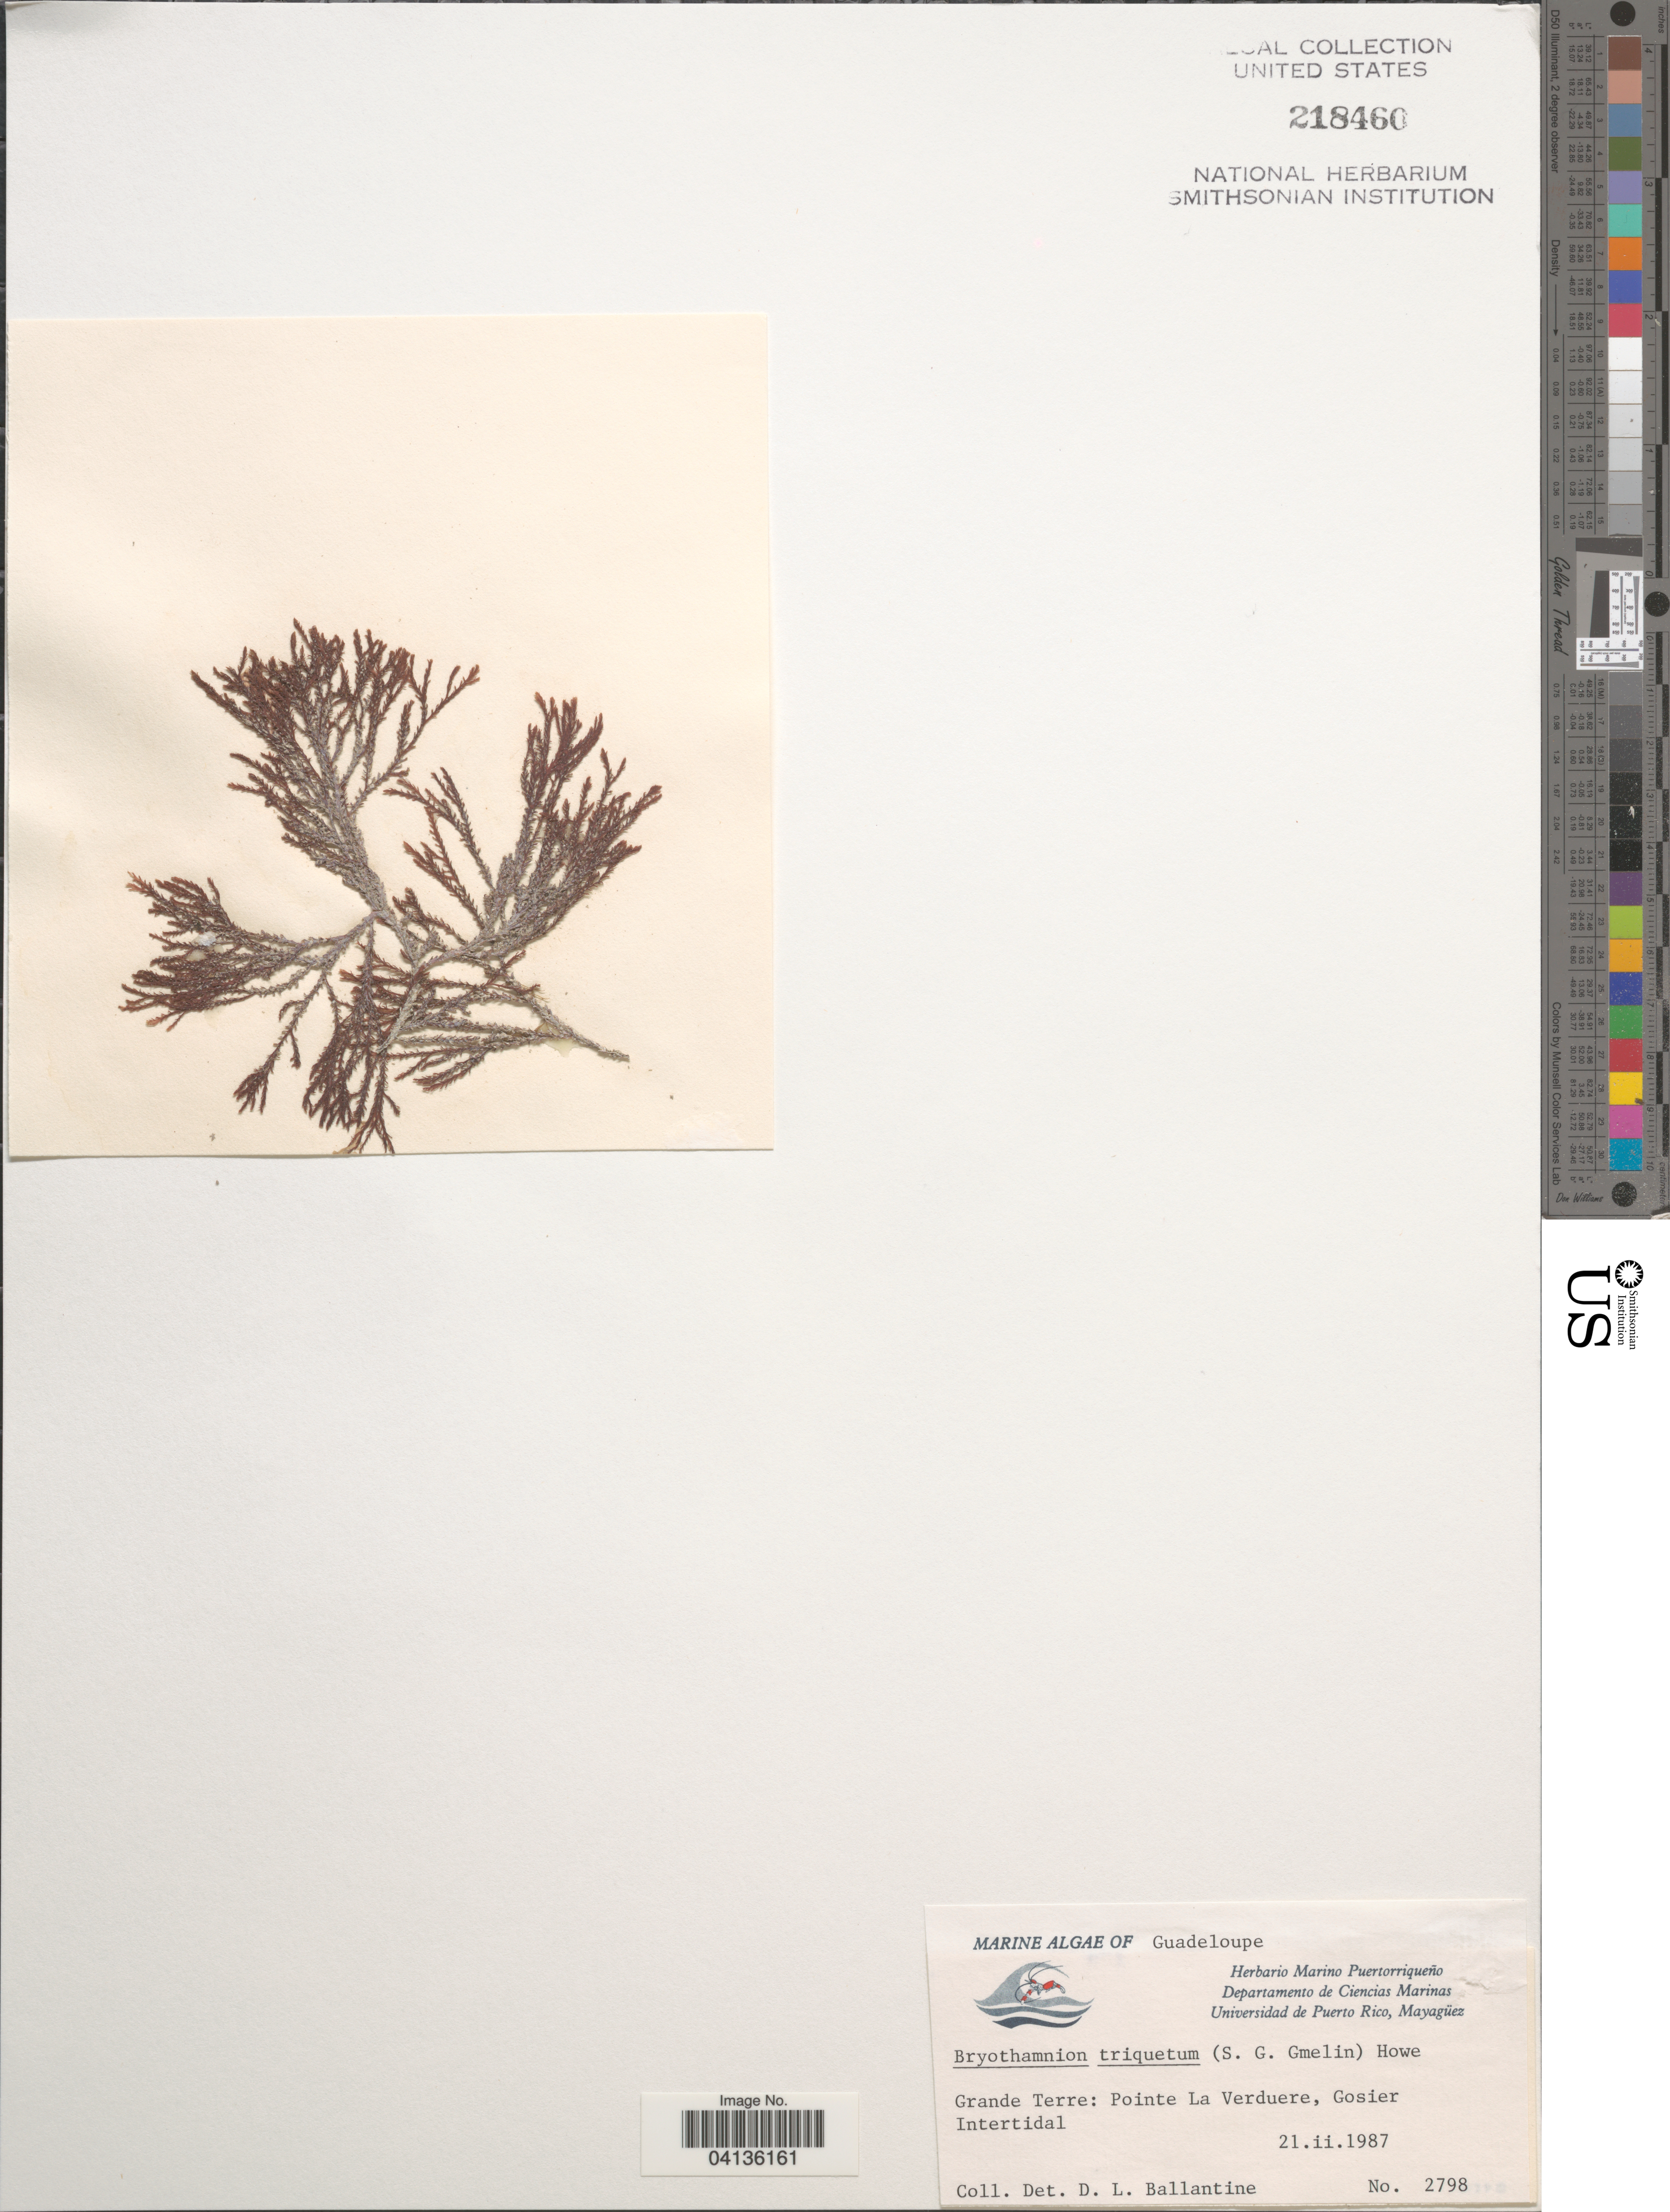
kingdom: Plantae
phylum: Rhodophyta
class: Florideophyceae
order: Ceramiales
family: Rhodomelaceae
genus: Alsidium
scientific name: Alsidium sp.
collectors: D.L. Ballantine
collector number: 2798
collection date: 1987-02-21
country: Guadeloupe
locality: Grande Terre: Pointe La Verduere, Gosier.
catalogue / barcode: US 218460